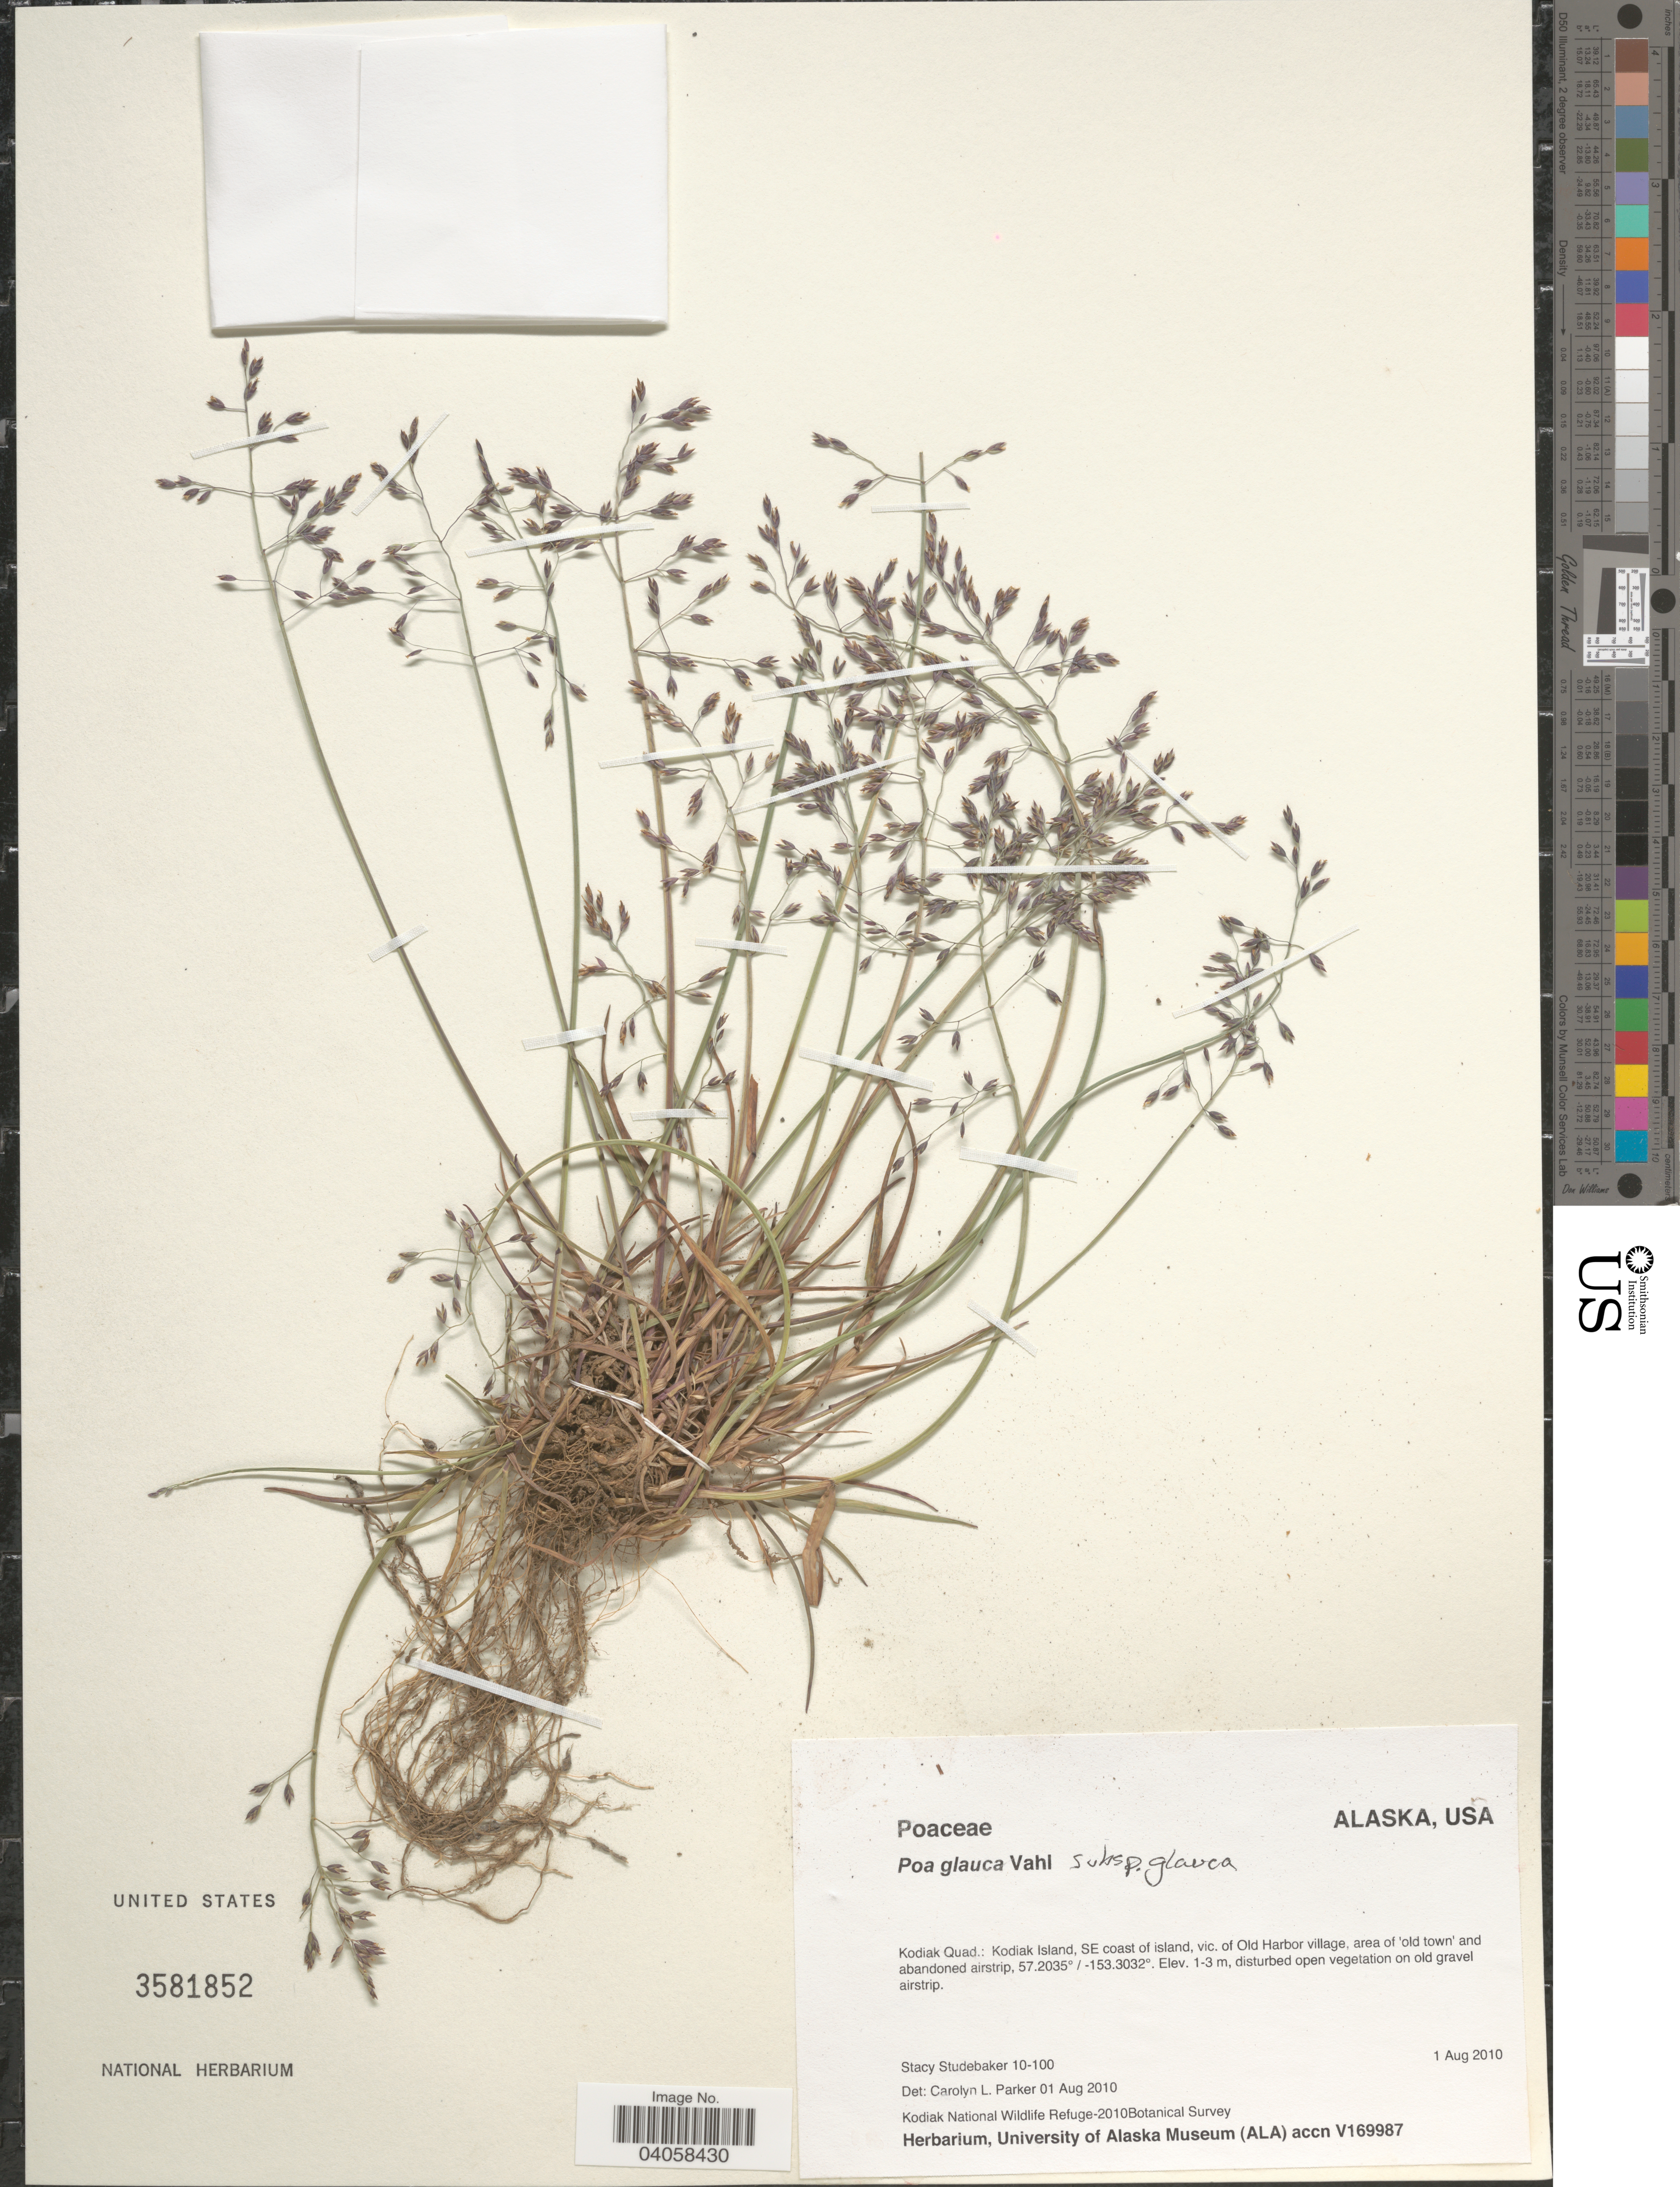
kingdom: Plantae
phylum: Tracheophyta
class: Liliopsida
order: Poales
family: Poaceae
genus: Poa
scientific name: Poa glauca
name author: Vahl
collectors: S. Studebaker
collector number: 10-100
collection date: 2010-08-01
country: United States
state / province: Alaska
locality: Kodiak Quad.: Kodiak Island, SE coast of island, vic. of Old Harbor village, area of 'old town' and abandonded airstrip.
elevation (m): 1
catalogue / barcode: US 3581852